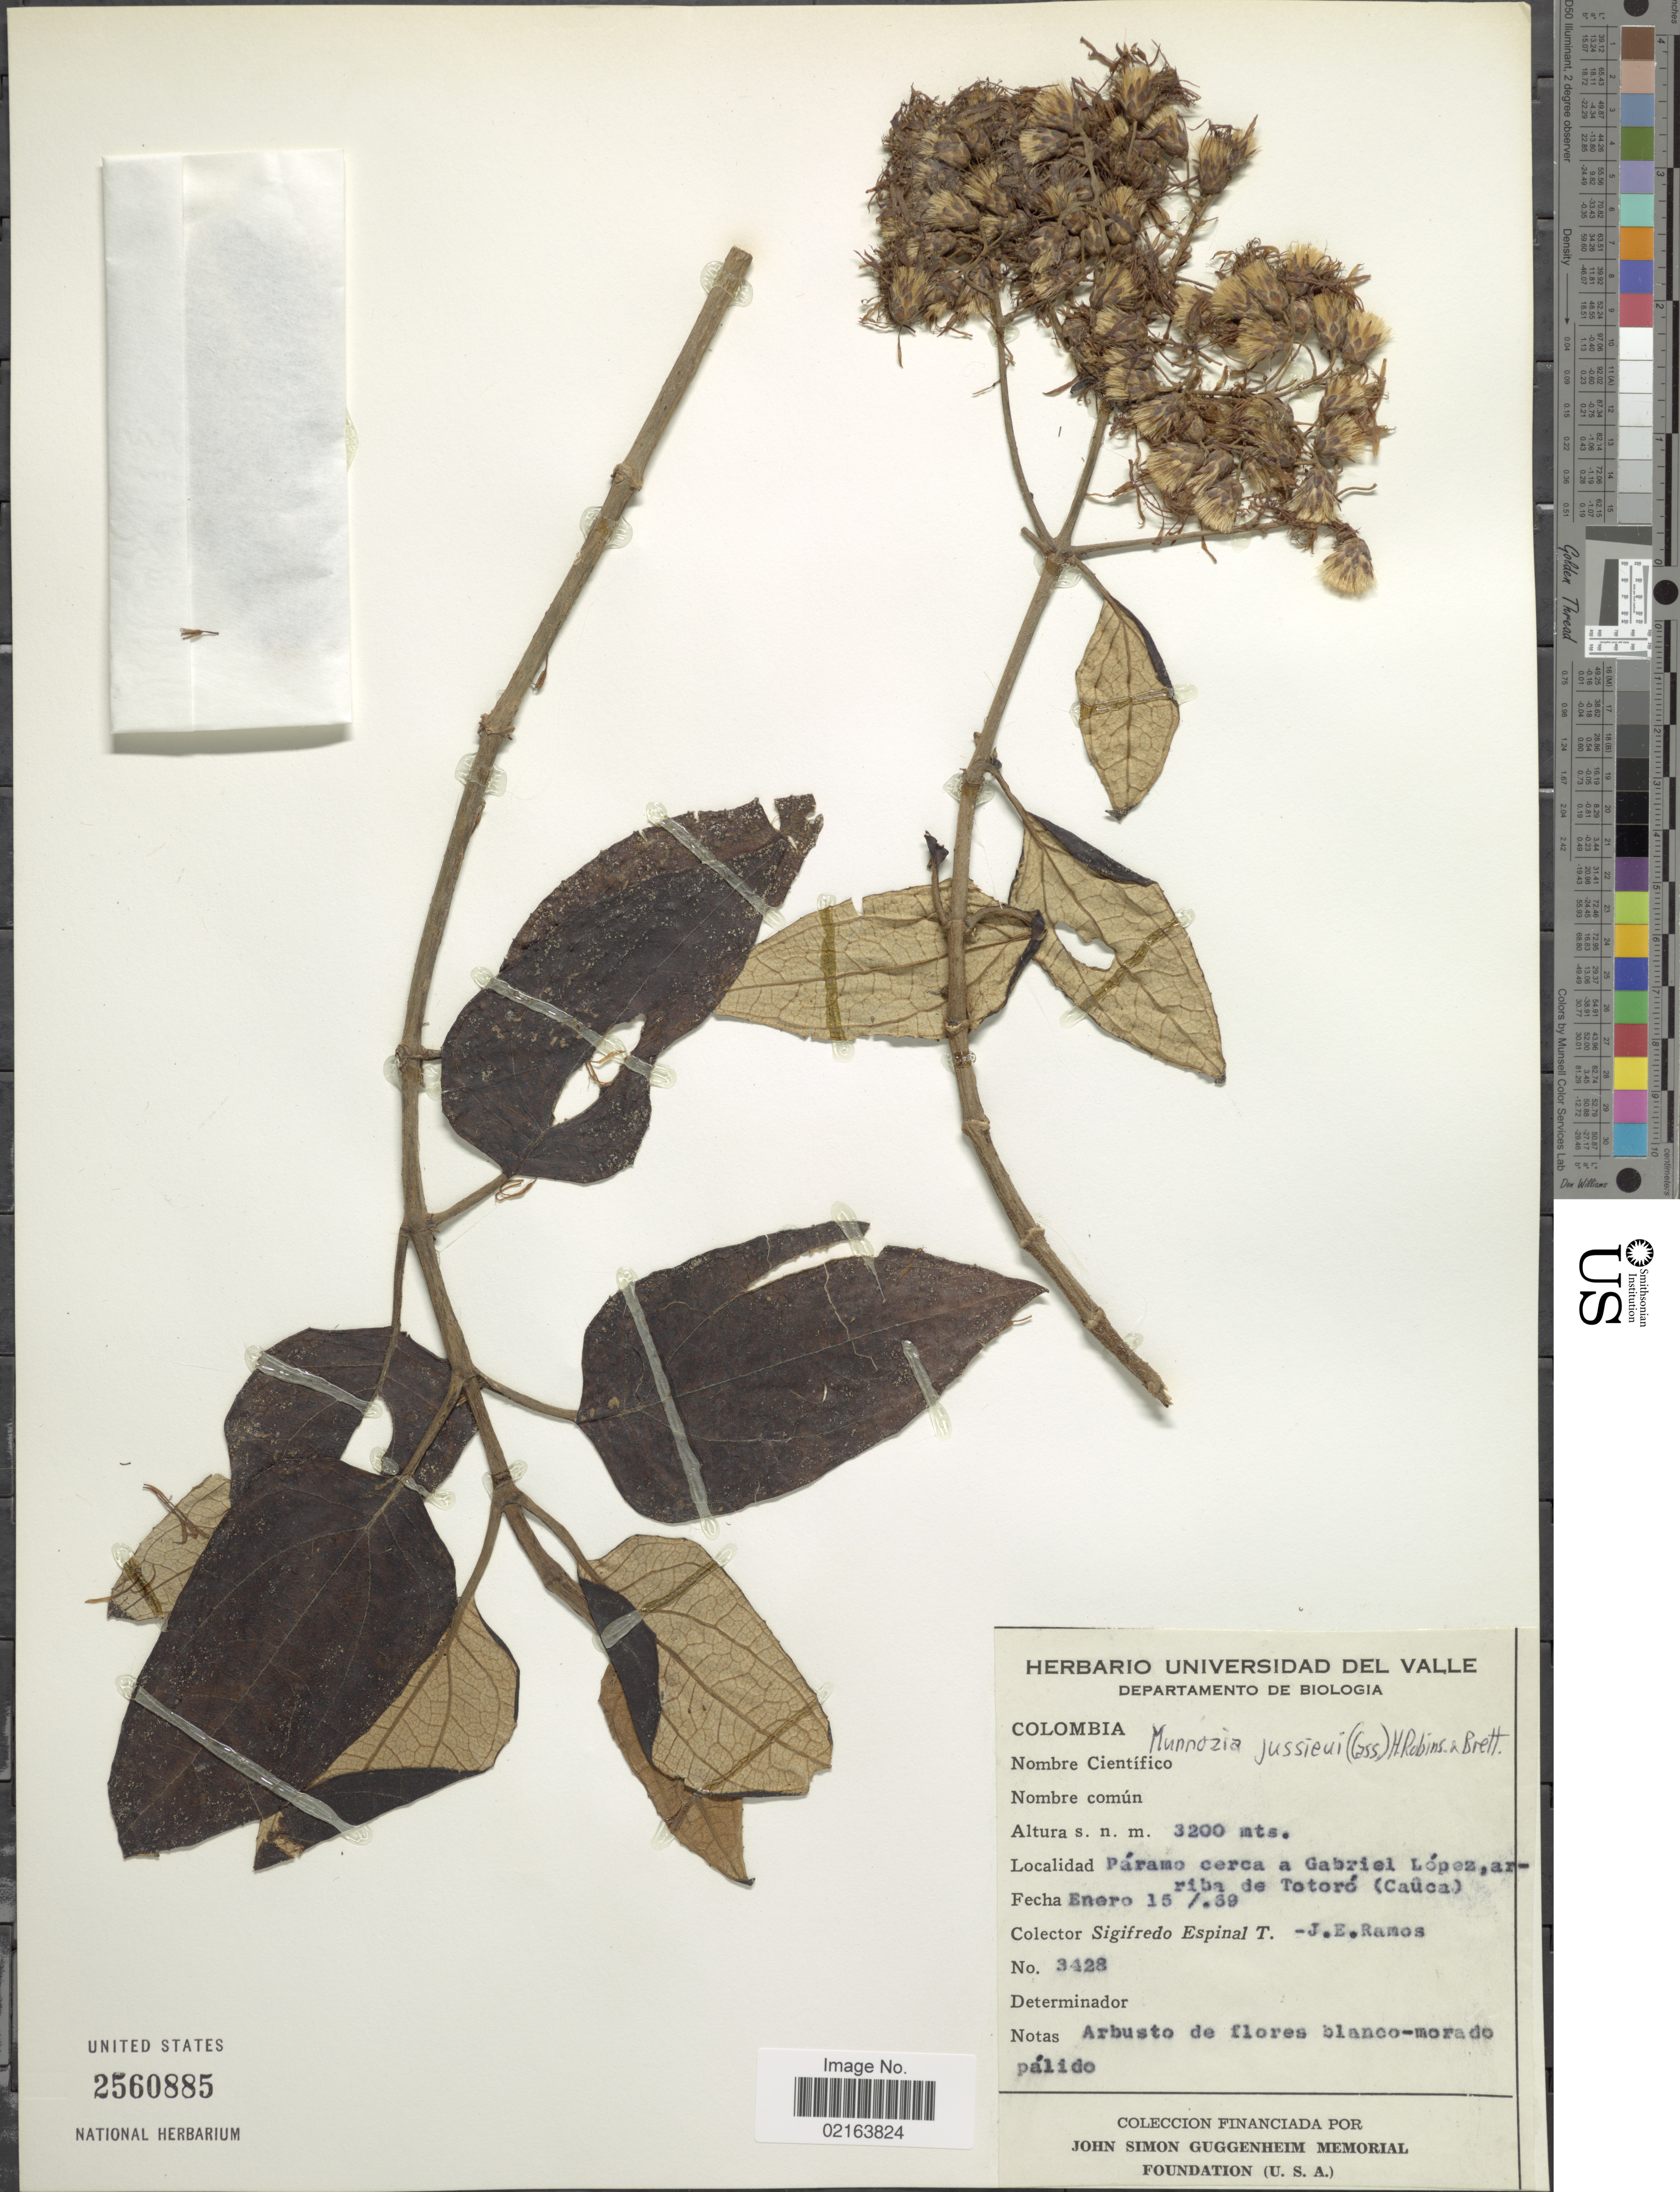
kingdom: Plantae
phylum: Tracheophyta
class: Magnoliopsida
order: Asterales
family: Asteraceae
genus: Munnozia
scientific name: Munnozia jussieui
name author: (Cass.) H. Rob. & Brettell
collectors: L. S. Espinal & J. E. Ramos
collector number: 3428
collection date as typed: Transcribed d/m/y: 15/1/69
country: Colombia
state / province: Cauca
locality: Paramo cerca a Gabriel Lopez, arriba de Totoro (Cauca)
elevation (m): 3200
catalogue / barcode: US 2560885